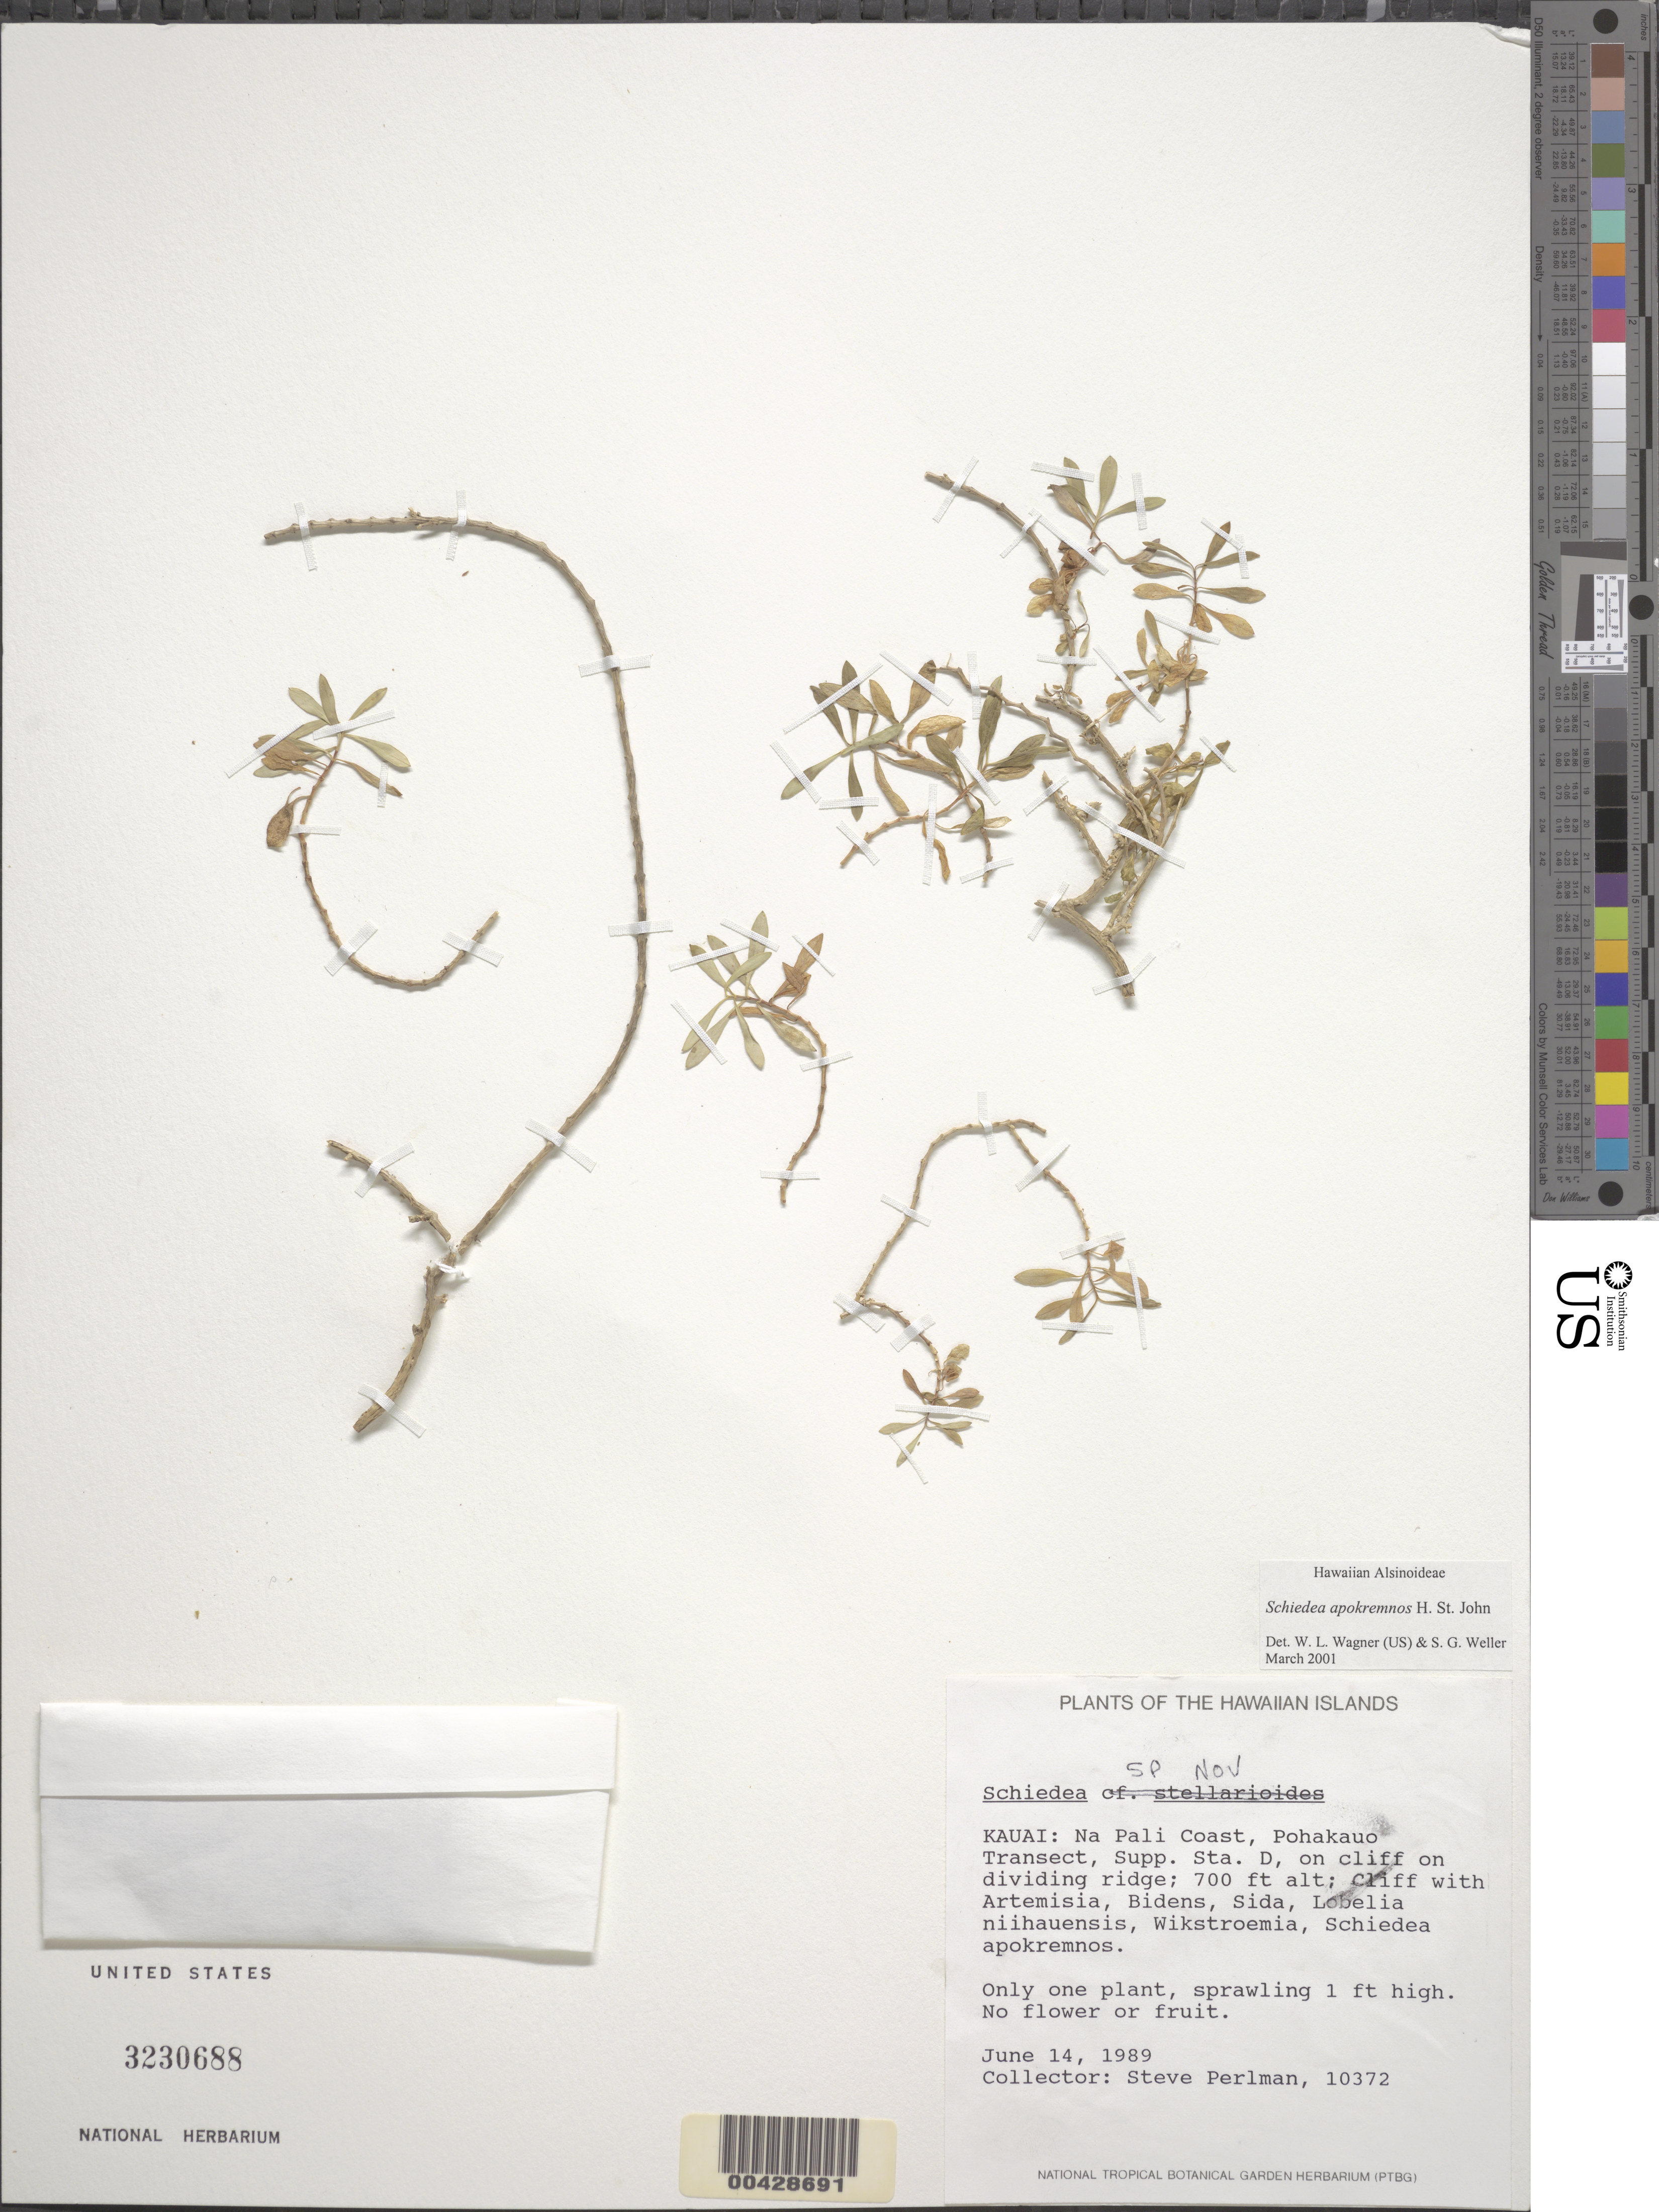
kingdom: Plantae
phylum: Tracheophyta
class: Magnoliopsida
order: Caryophyllales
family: Caryophyllaceae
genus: Schiedea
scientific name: Schiedea apokremnos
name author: H. St. John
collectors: S. P. Perlman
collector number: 10372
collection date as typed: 14 Jun 1989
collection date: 1989-06-14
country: United States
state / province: Hawaii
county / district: Kauai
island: Kaua'i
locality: Na Pali Coast, Pohakauo Transect, Supp. Sta. D.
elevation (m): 2297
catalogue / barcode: US 3230688